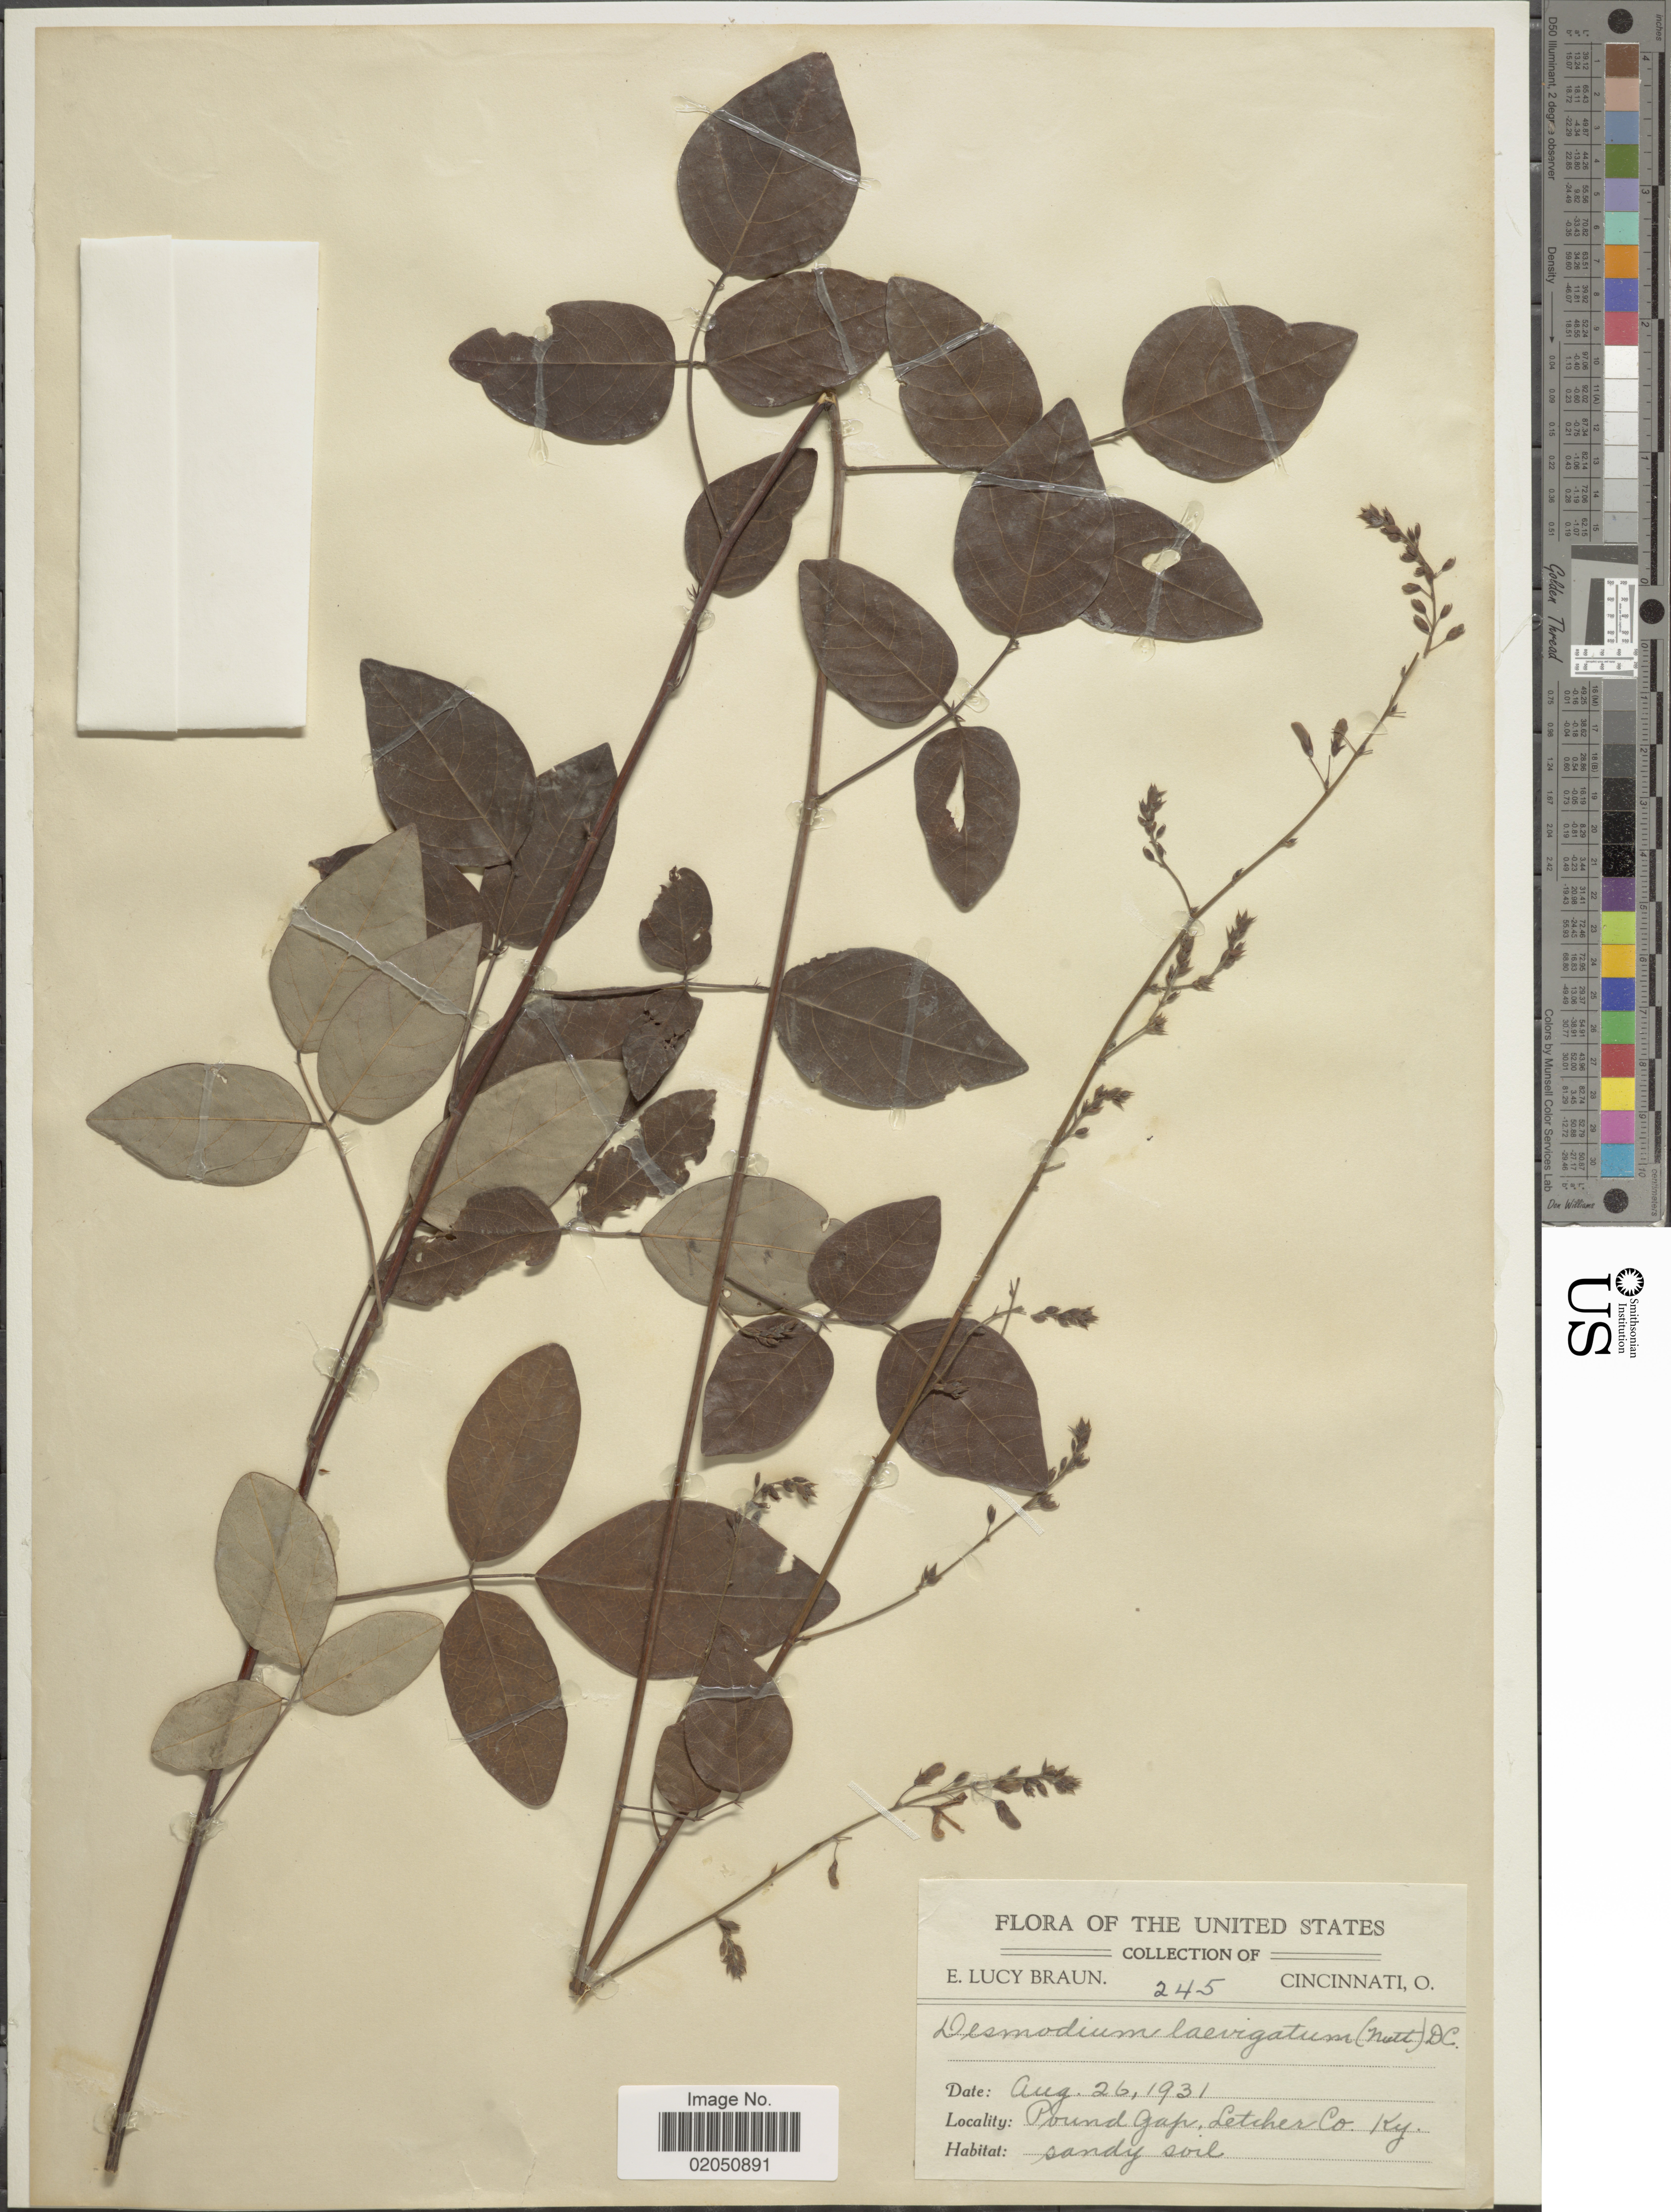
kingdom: Plantae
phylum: Tracheophyta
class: Magnoliopsida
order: Fabales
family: Fabaceae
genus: Desmodium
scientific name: Desmodium laevigatum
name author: (Nutt.) DC.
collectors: E. L. Braun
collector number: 245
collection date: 1931-08-26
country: United States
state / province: Kentucky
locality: Pound Gap, Lethcer Co., sandy soil